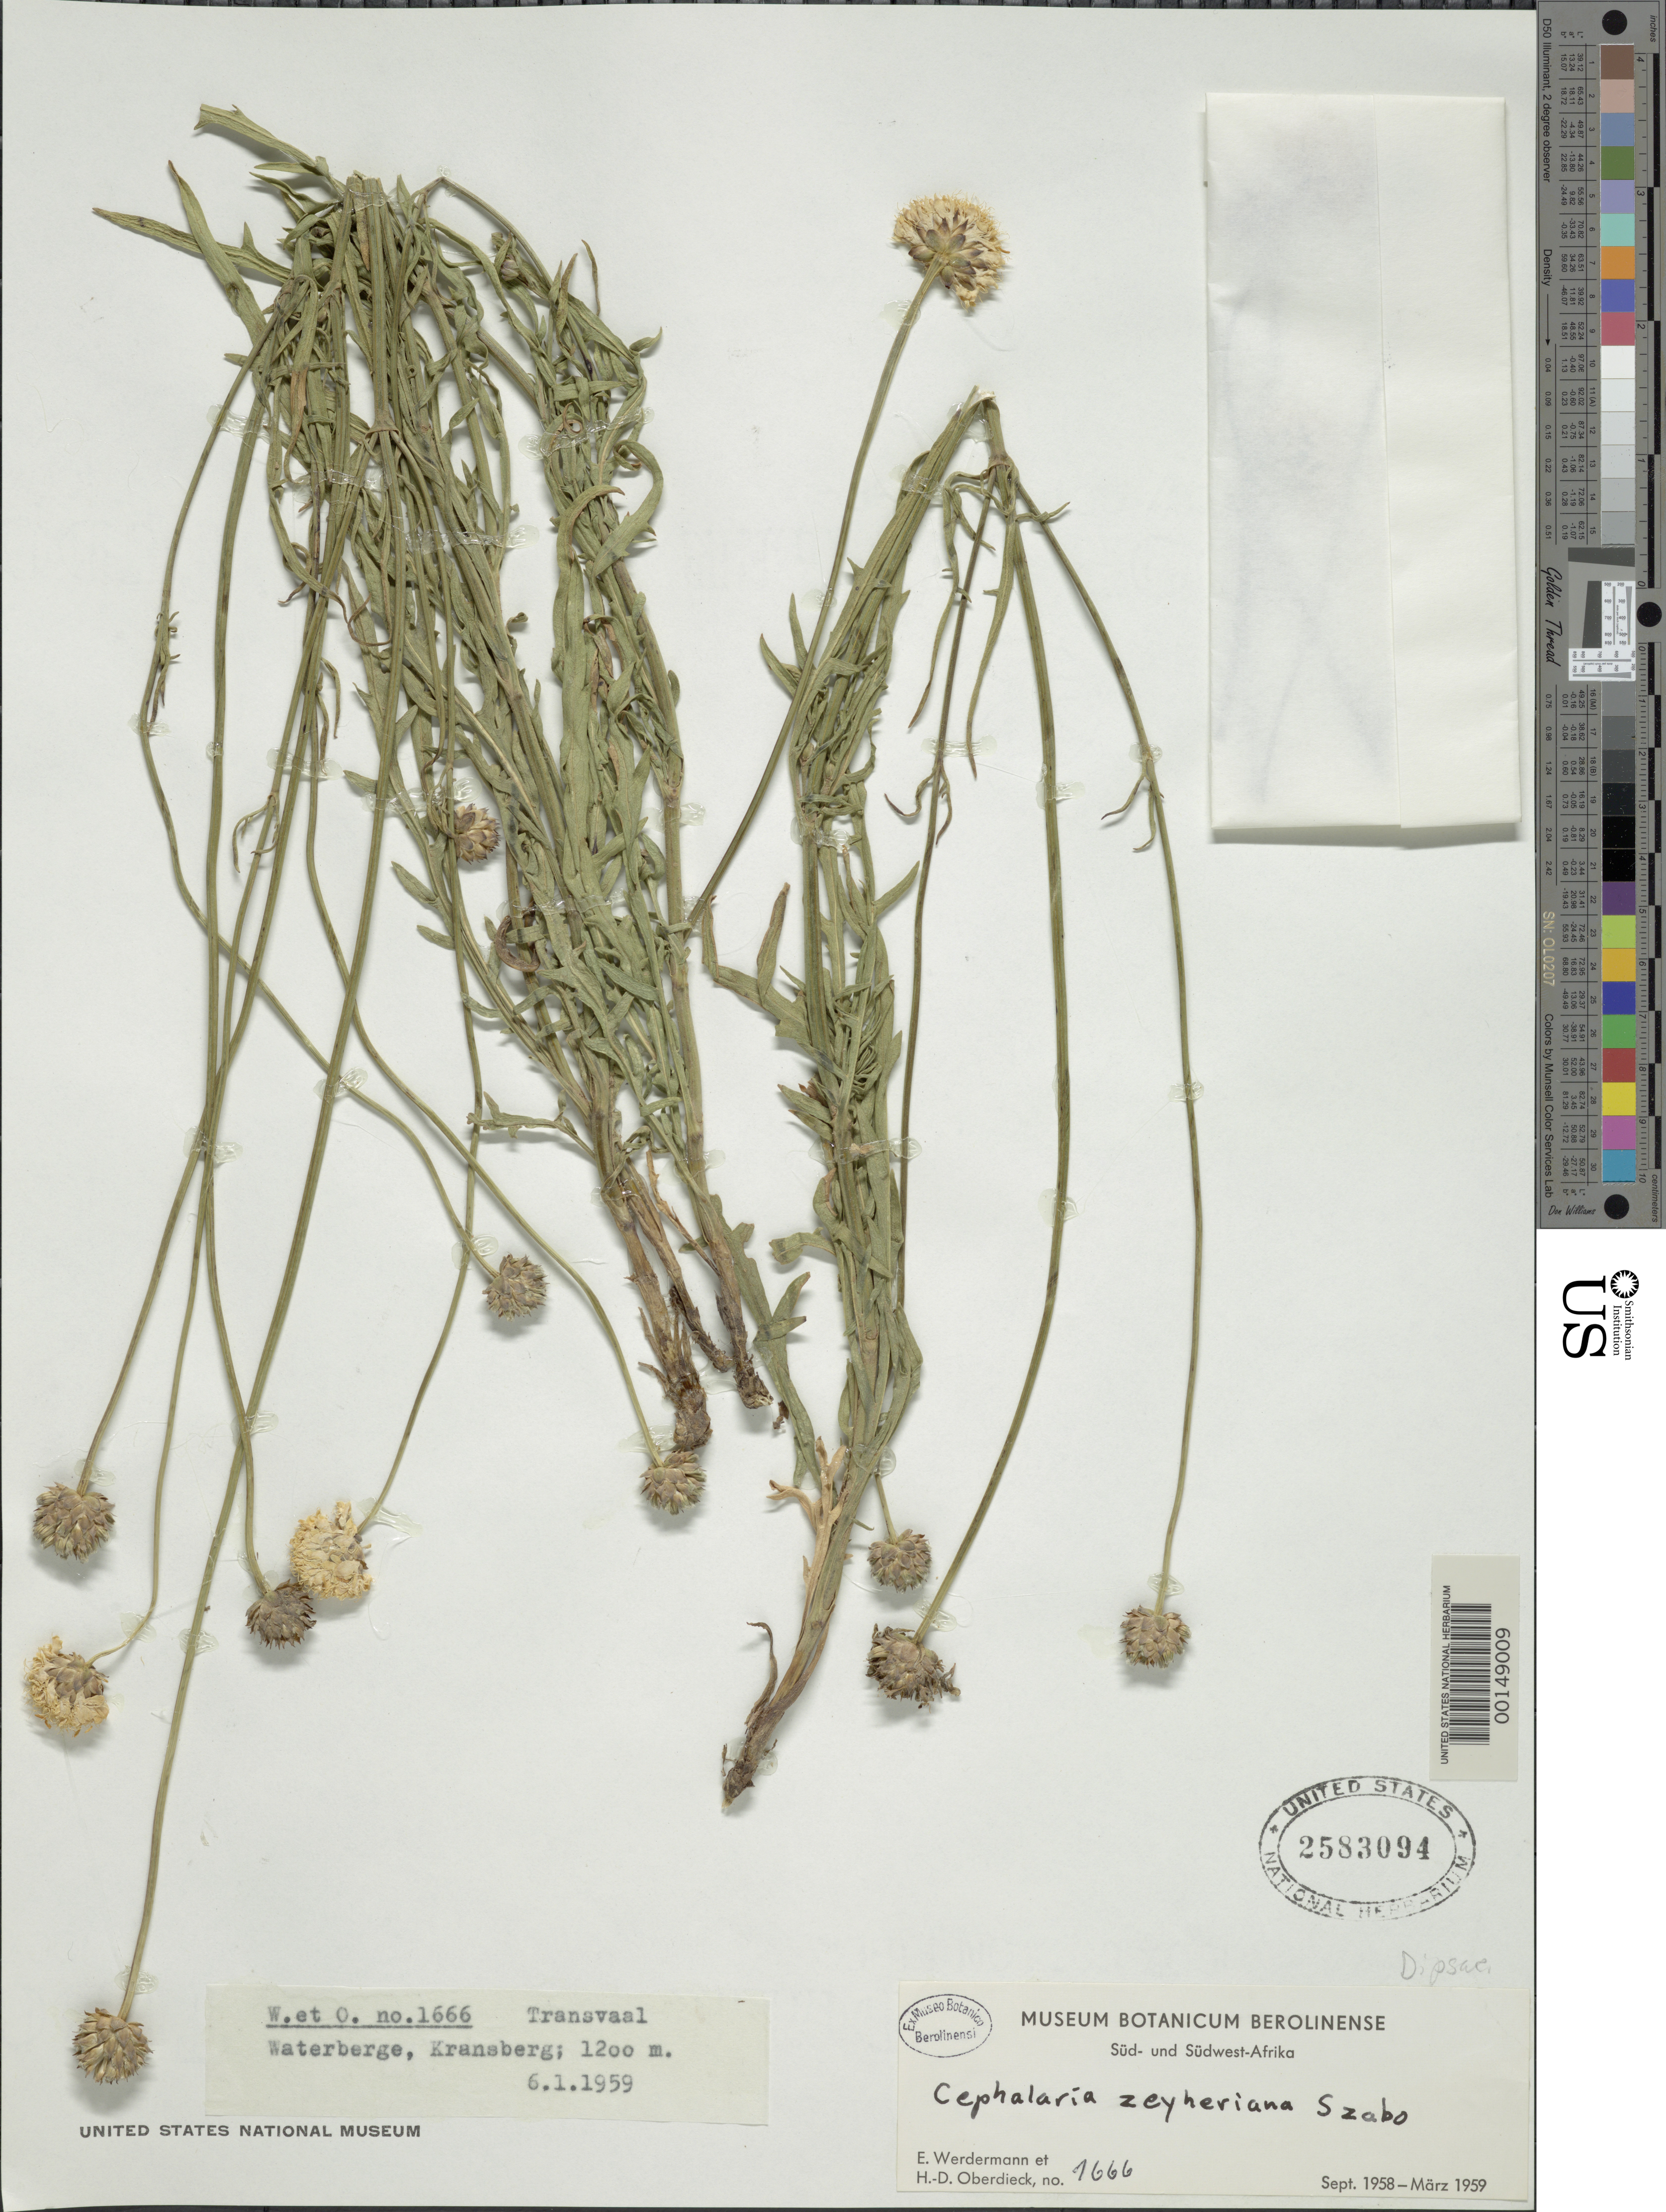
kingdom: Plantae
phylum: Tracheophyta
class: Magnoliopsida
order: Dipsacales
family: Caprifoliaceae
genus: Cephalaria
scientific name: Cephalaria zeyheriana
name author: Szabó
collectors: E. Werdermann & H. Oberdieck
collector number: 1666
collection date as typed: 06 Jan 1959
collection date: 1959-01-06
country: South Africa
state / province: Limpopo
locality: Waterberge, Kransberg. Transvaal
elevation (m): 1200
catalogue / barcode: US 2583094